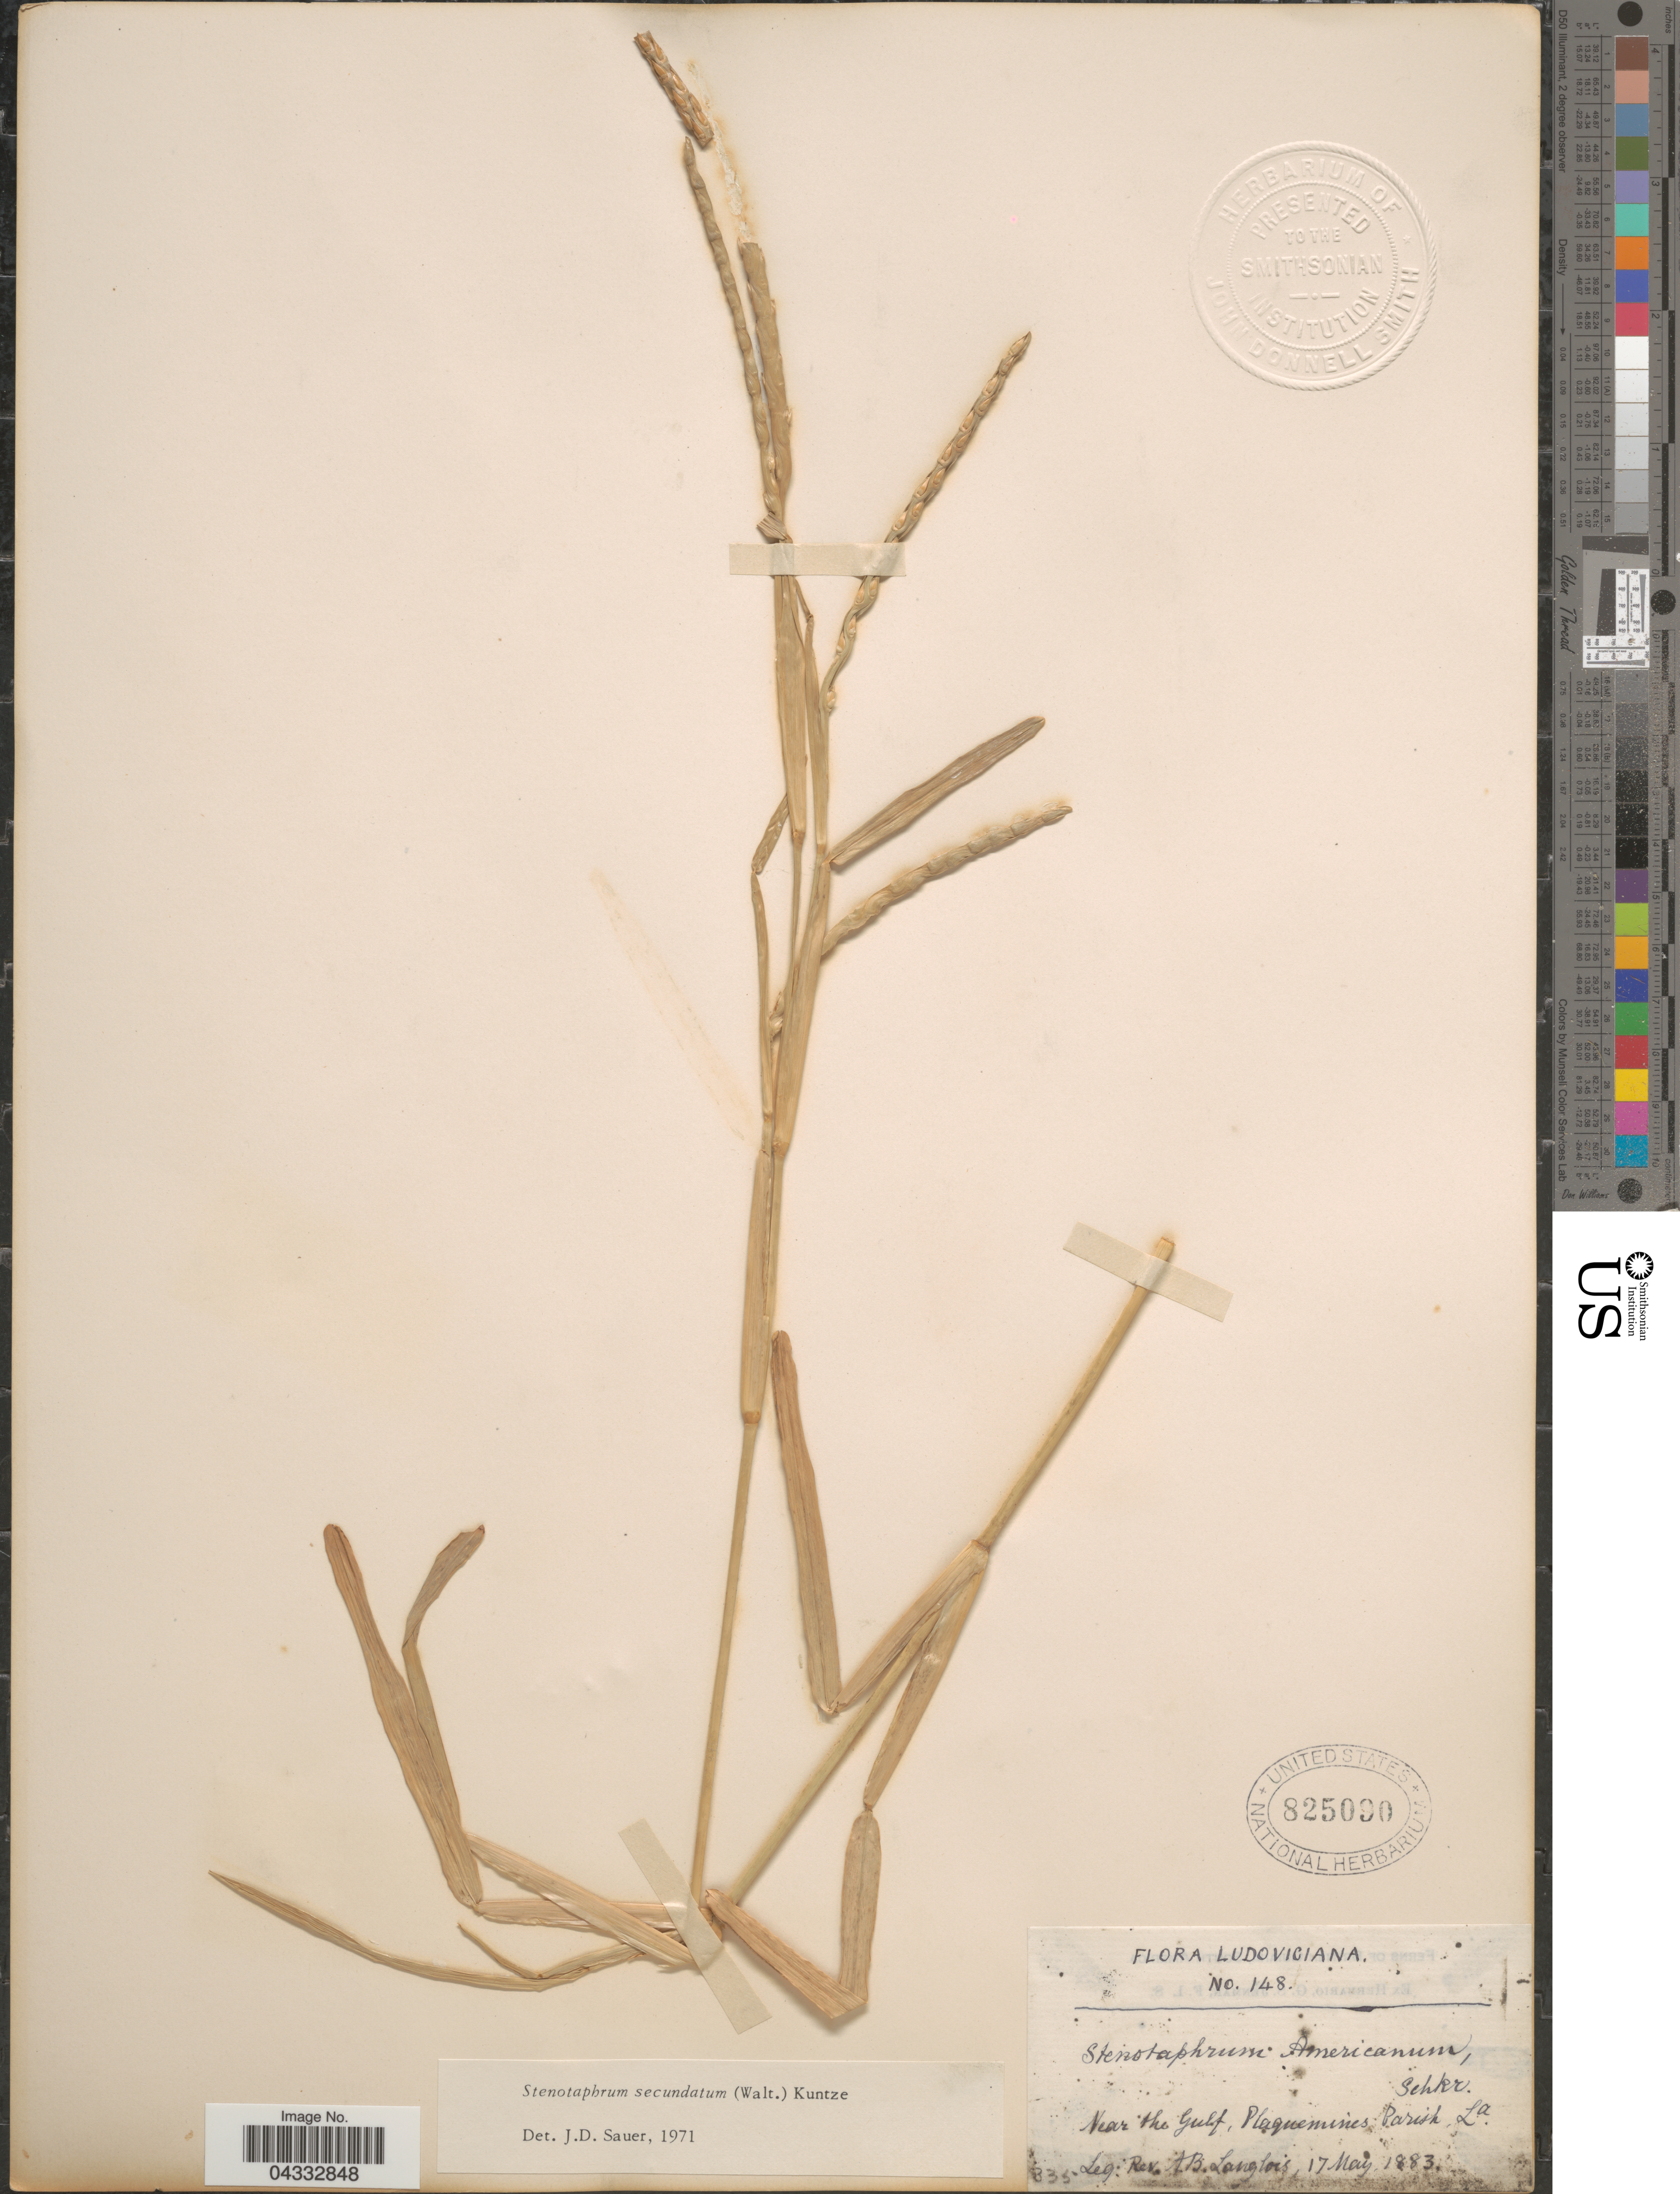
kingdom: Plantae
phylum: Tracheophyta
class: Liliopsida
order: Poales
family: Poaceae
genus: Stenotaphrum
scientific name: Stenotaphrum secundatum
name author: (Walter) Kuntze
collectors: A. Langlois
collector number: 148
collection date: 1883-05-17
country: United States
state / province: Louisiana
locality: Ludoviciana. Near the Gulf, Plaquemines Parish.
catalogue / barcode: US 825090